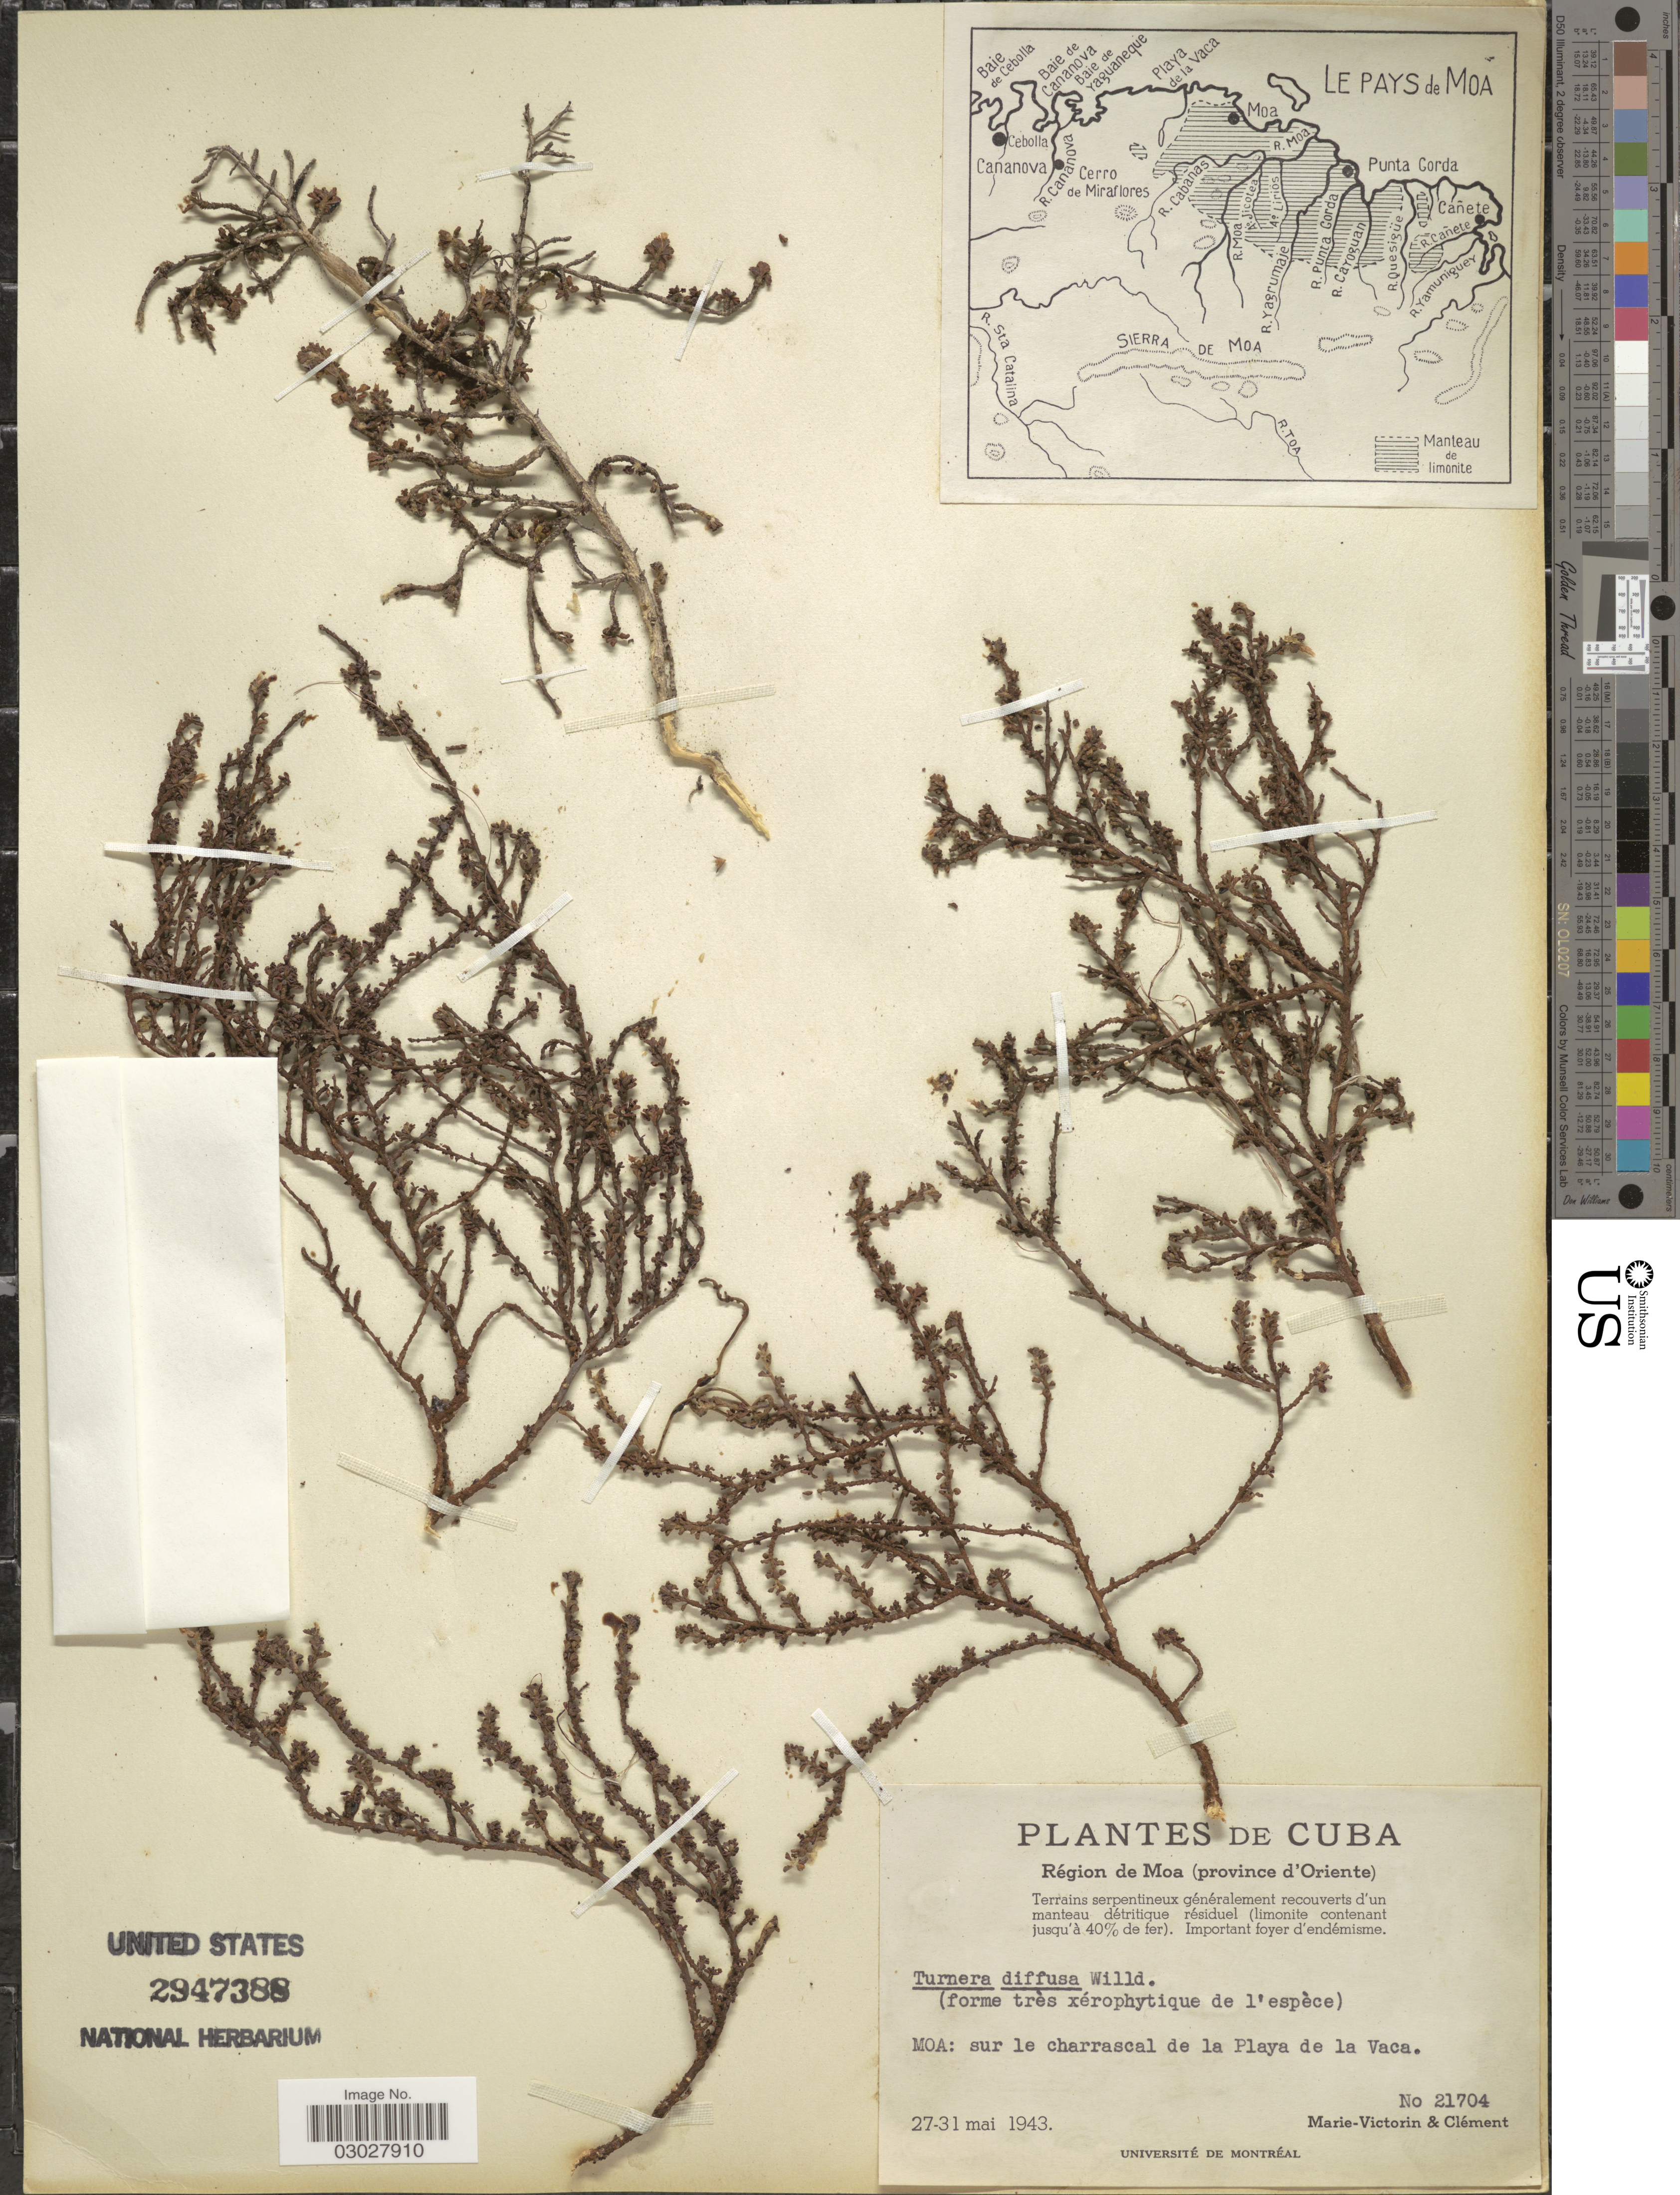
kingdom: Plantae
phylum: Tracheophyta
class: Magnoliopsida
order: Malpighiales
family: Turneraceae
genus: Turnera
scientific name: Turnera diffusa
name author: Willd. ex Schult.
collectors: -. Marie-Victorin & -. Clement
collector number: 21704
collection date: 1943-05-27/1943-05-31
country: Cuba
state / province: Oriente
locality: Région de Moa. Moa: sur le charrascal de la Playa de la Vaca.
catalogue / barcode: US 2947388